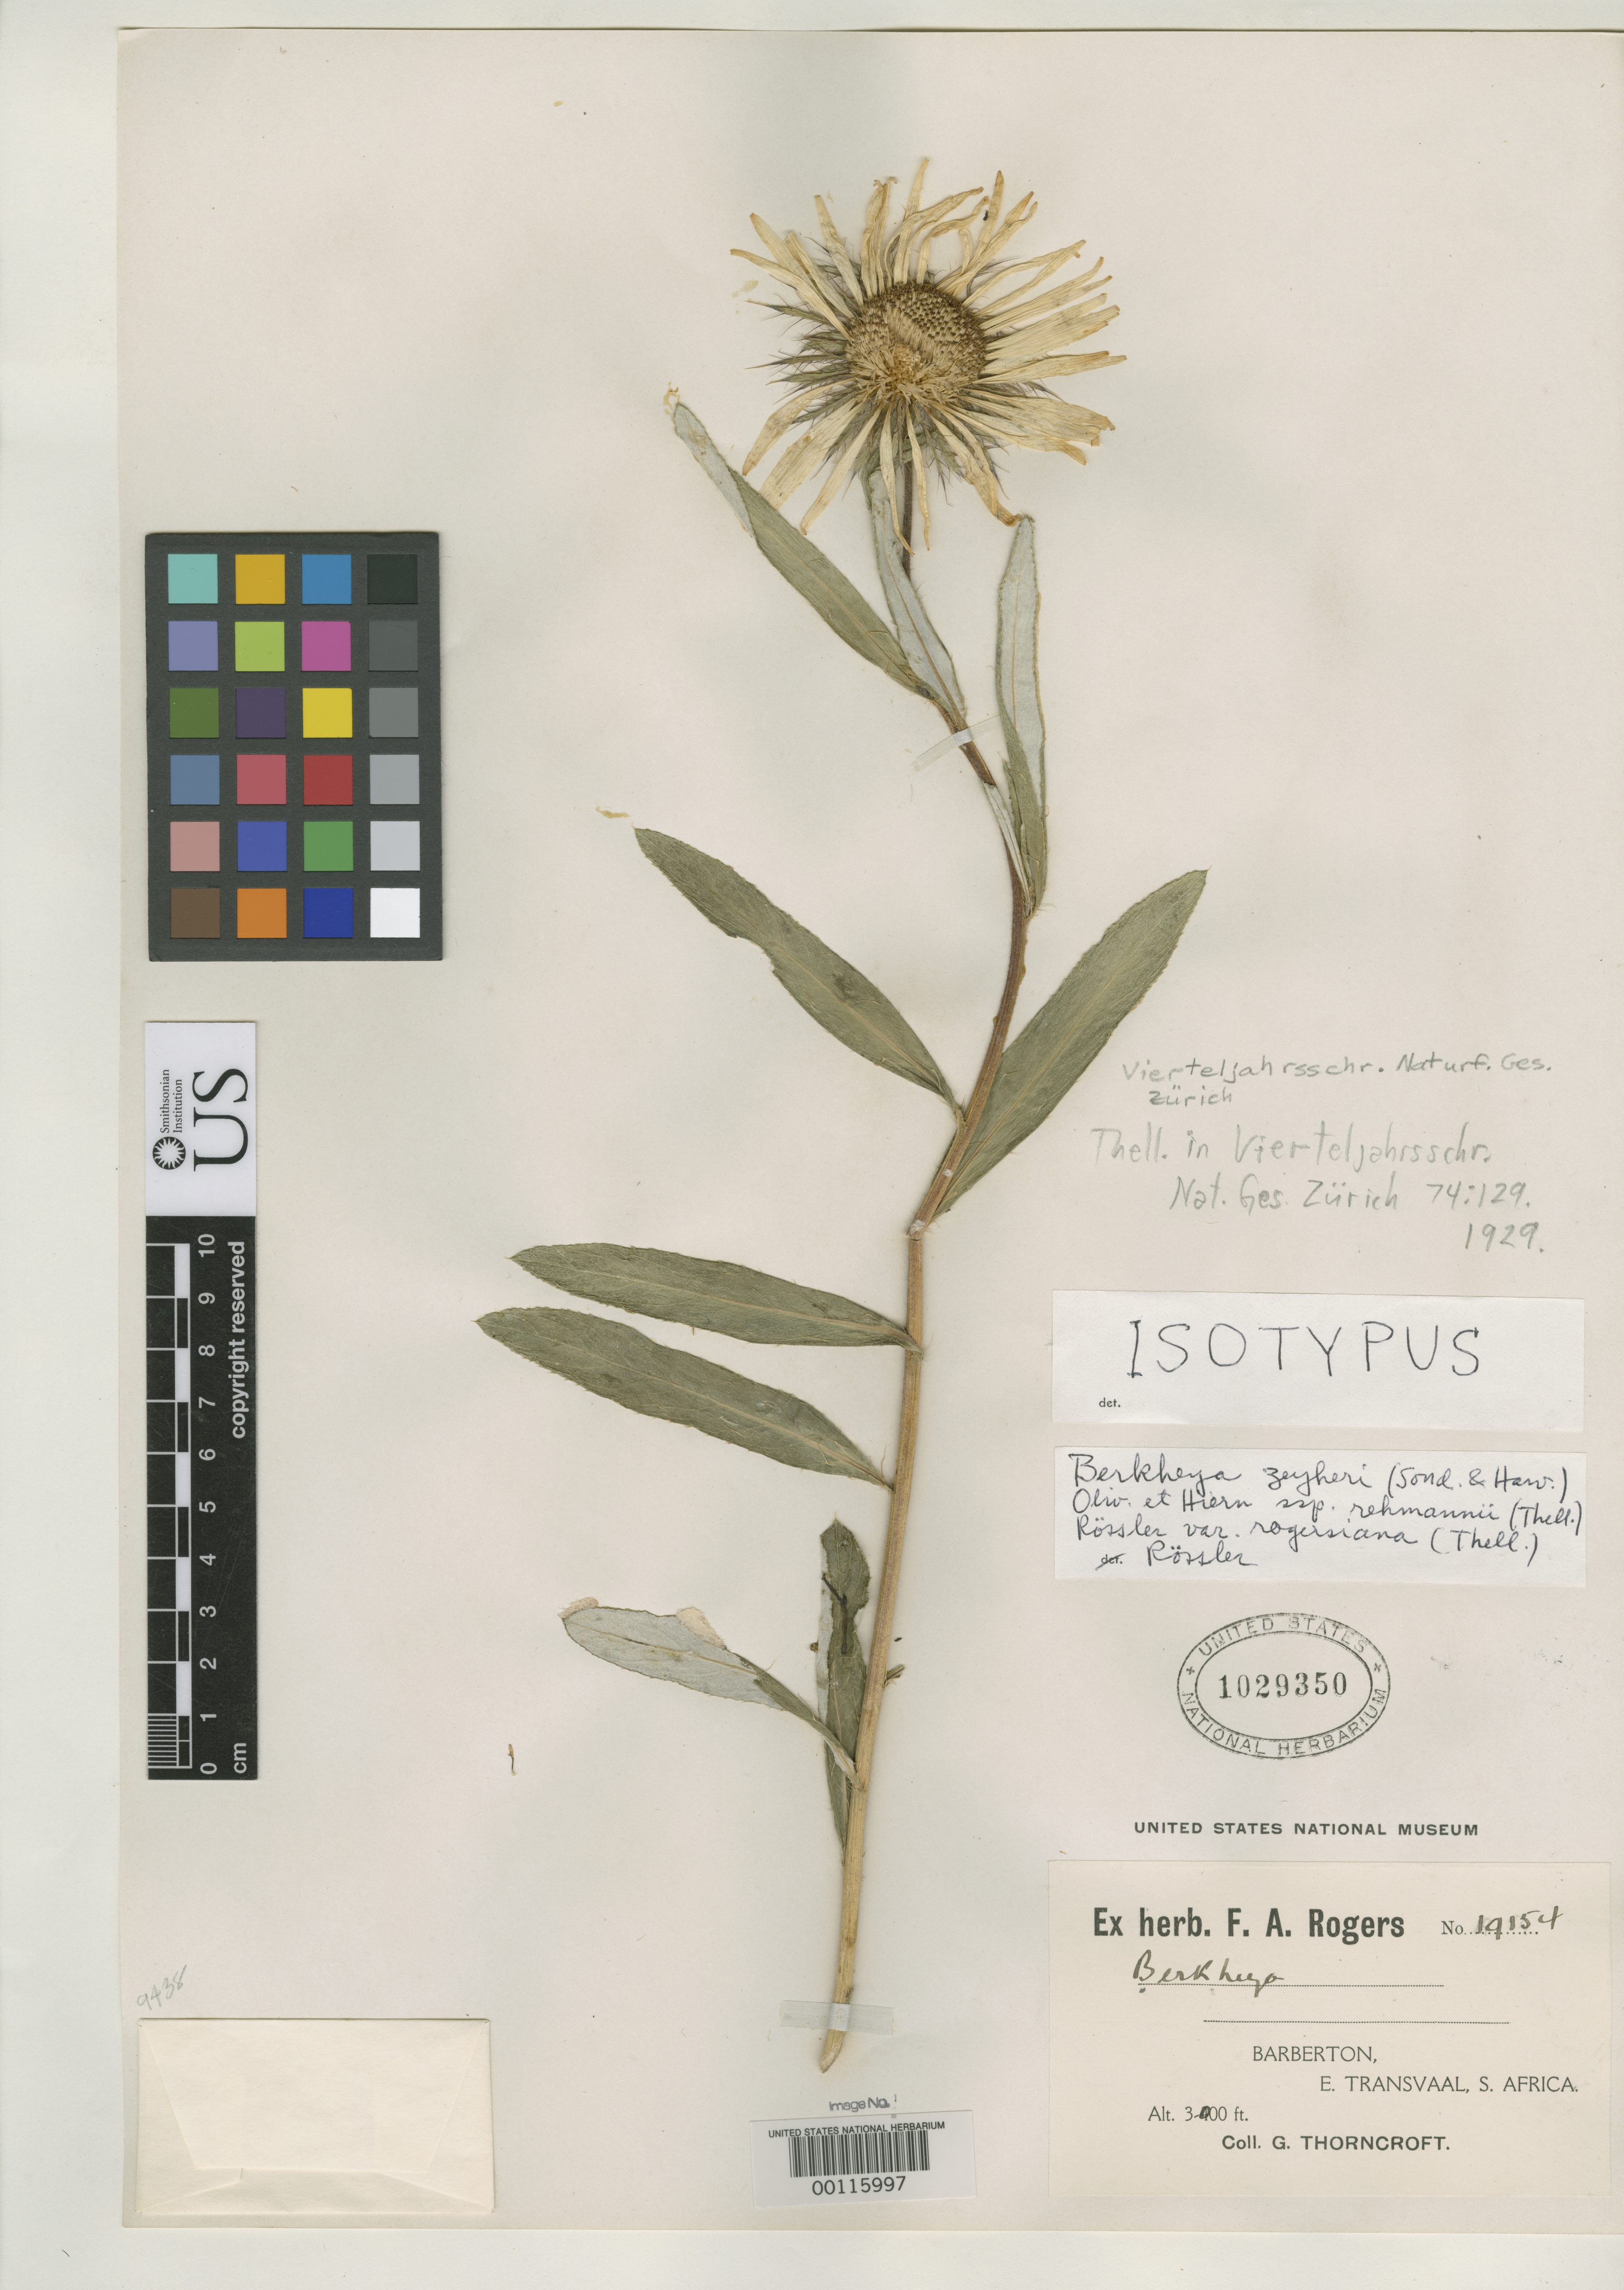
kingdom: Plantae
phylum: Tracheophyta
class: Magnoliopsida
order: Asterales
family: Asteraceae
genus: Berkheya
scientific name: Berkheya rehmannii var. rogersiana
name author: Thell.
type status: Isotype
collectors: J. Thorncroft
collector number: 19154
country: South Africa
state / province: Mpumalanga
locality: Barberton. Transvaal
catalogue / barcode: US 1029350